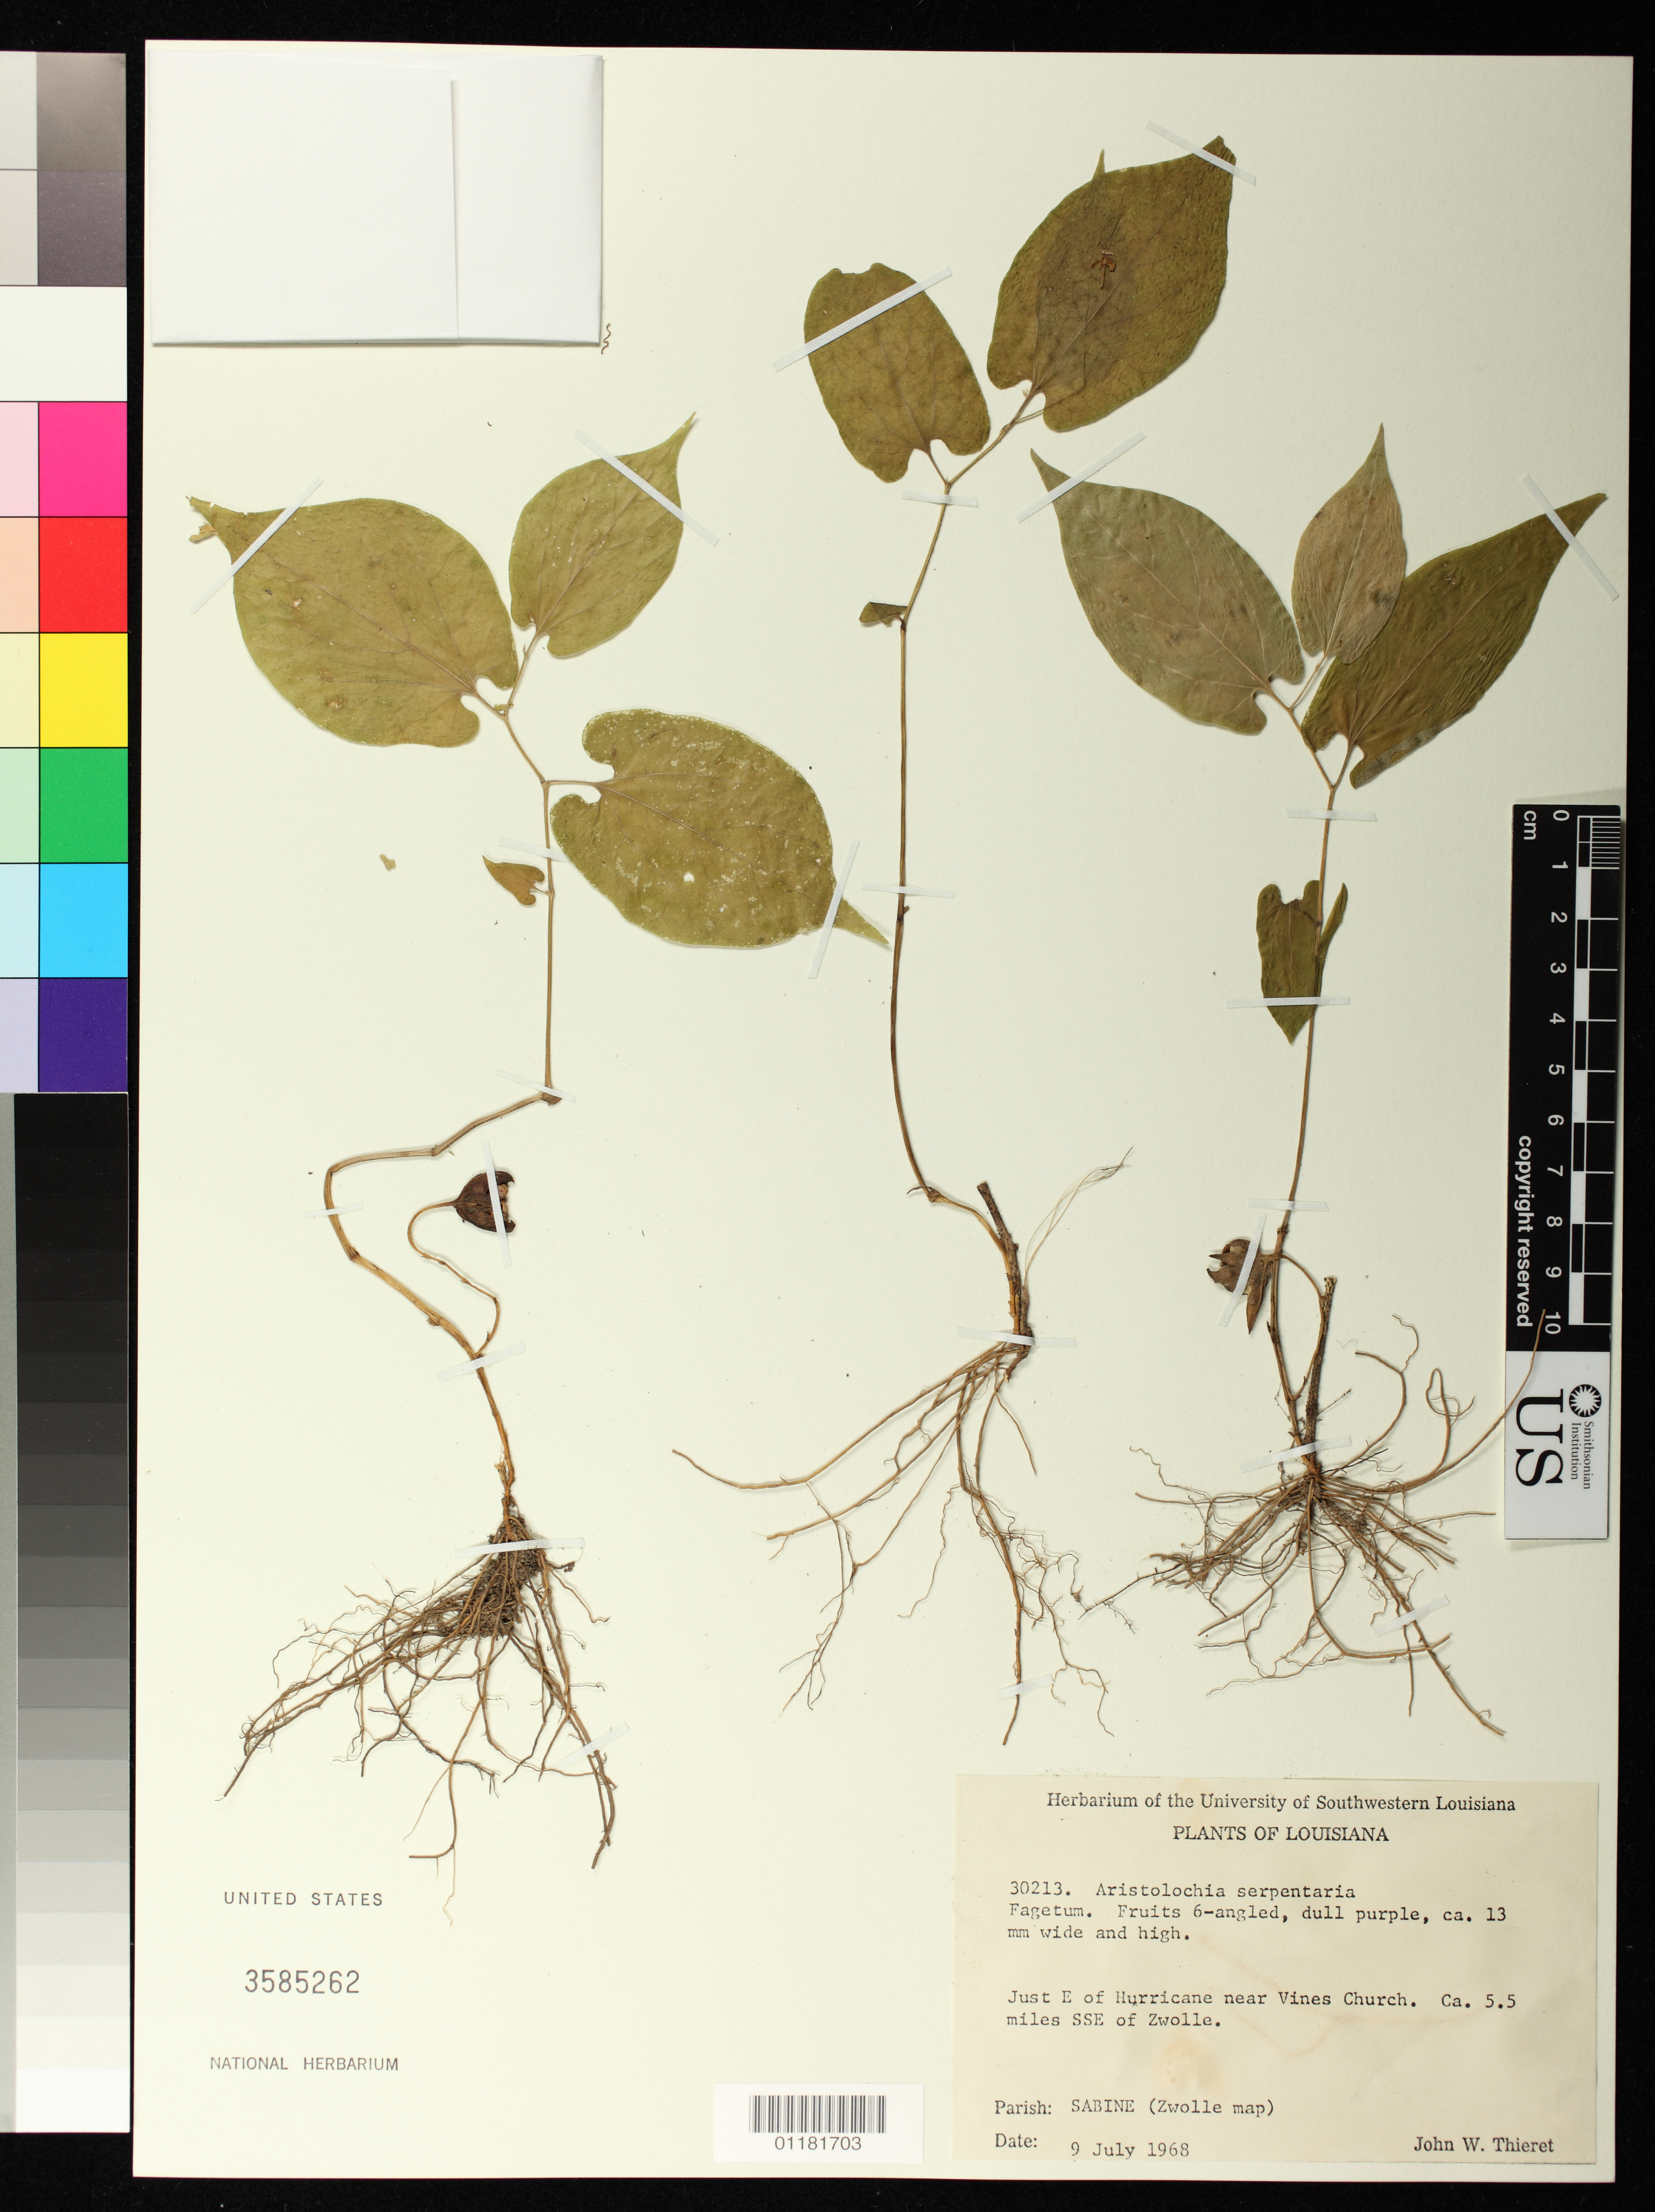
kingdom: Plantae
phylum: Tracheophyta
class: Magnoliopsida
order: Piperales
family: Aristolochiaceae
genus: Aristolochia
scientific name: Aristolochia serpentaria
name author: L.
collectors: J. W. Thieret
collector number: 30213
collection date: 1968-07-09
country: United States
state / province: Louisiana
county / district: Sabine Parish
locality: E of Hurricane near Vines Church, 5.5 miles SSE of Zwolle, Sabine Parish (Zwolle map)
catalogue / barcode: US 3585262